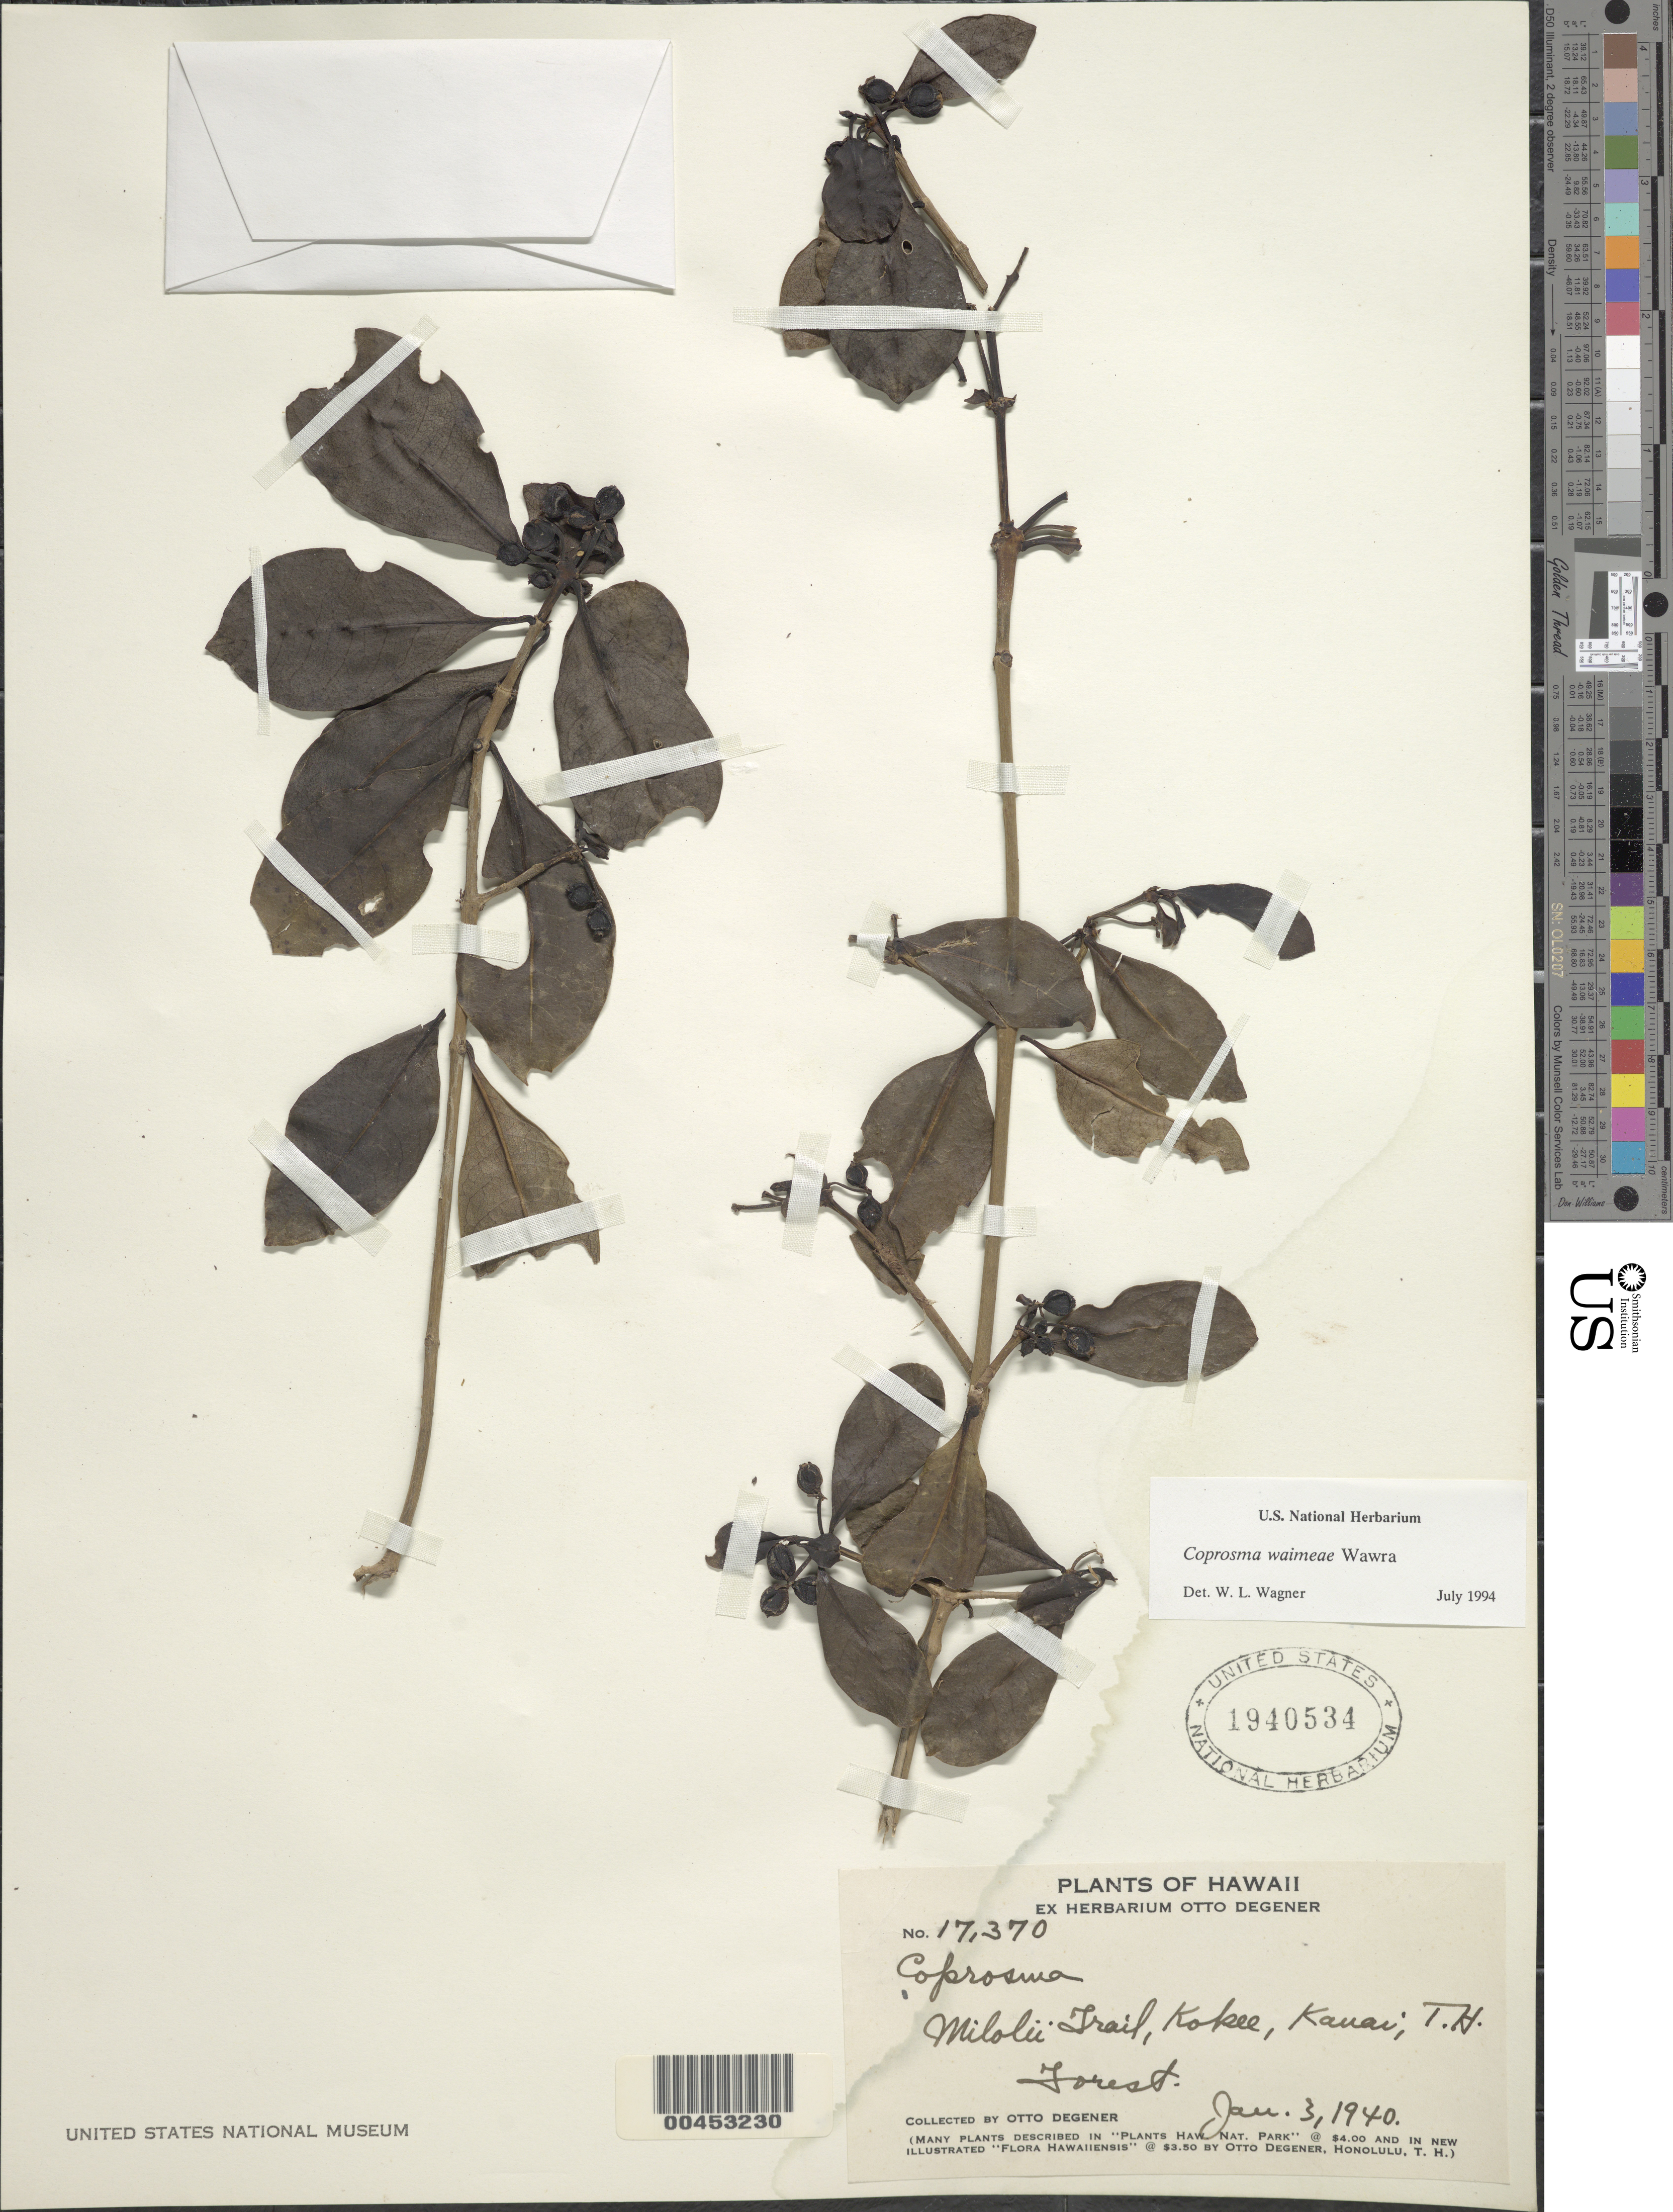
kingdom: Plantae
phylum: Tracheophyta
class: Magnoliopsida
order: Gentianales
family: Rubiaceae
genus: Coprosma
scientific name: Coprosma waimeae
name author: Wawra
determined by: Wagner, W. L., (BOT), Smithsonian Institution - National Museum of Natural History (UNITED STATES)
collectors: O. Degener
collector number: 17370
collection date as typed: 3 Jan 1940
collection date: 1940-01-03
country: United States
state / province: Hawaii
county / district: Kauai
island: Kaua'i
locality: Milolii Trail, Kokee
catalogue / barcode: US 1940534